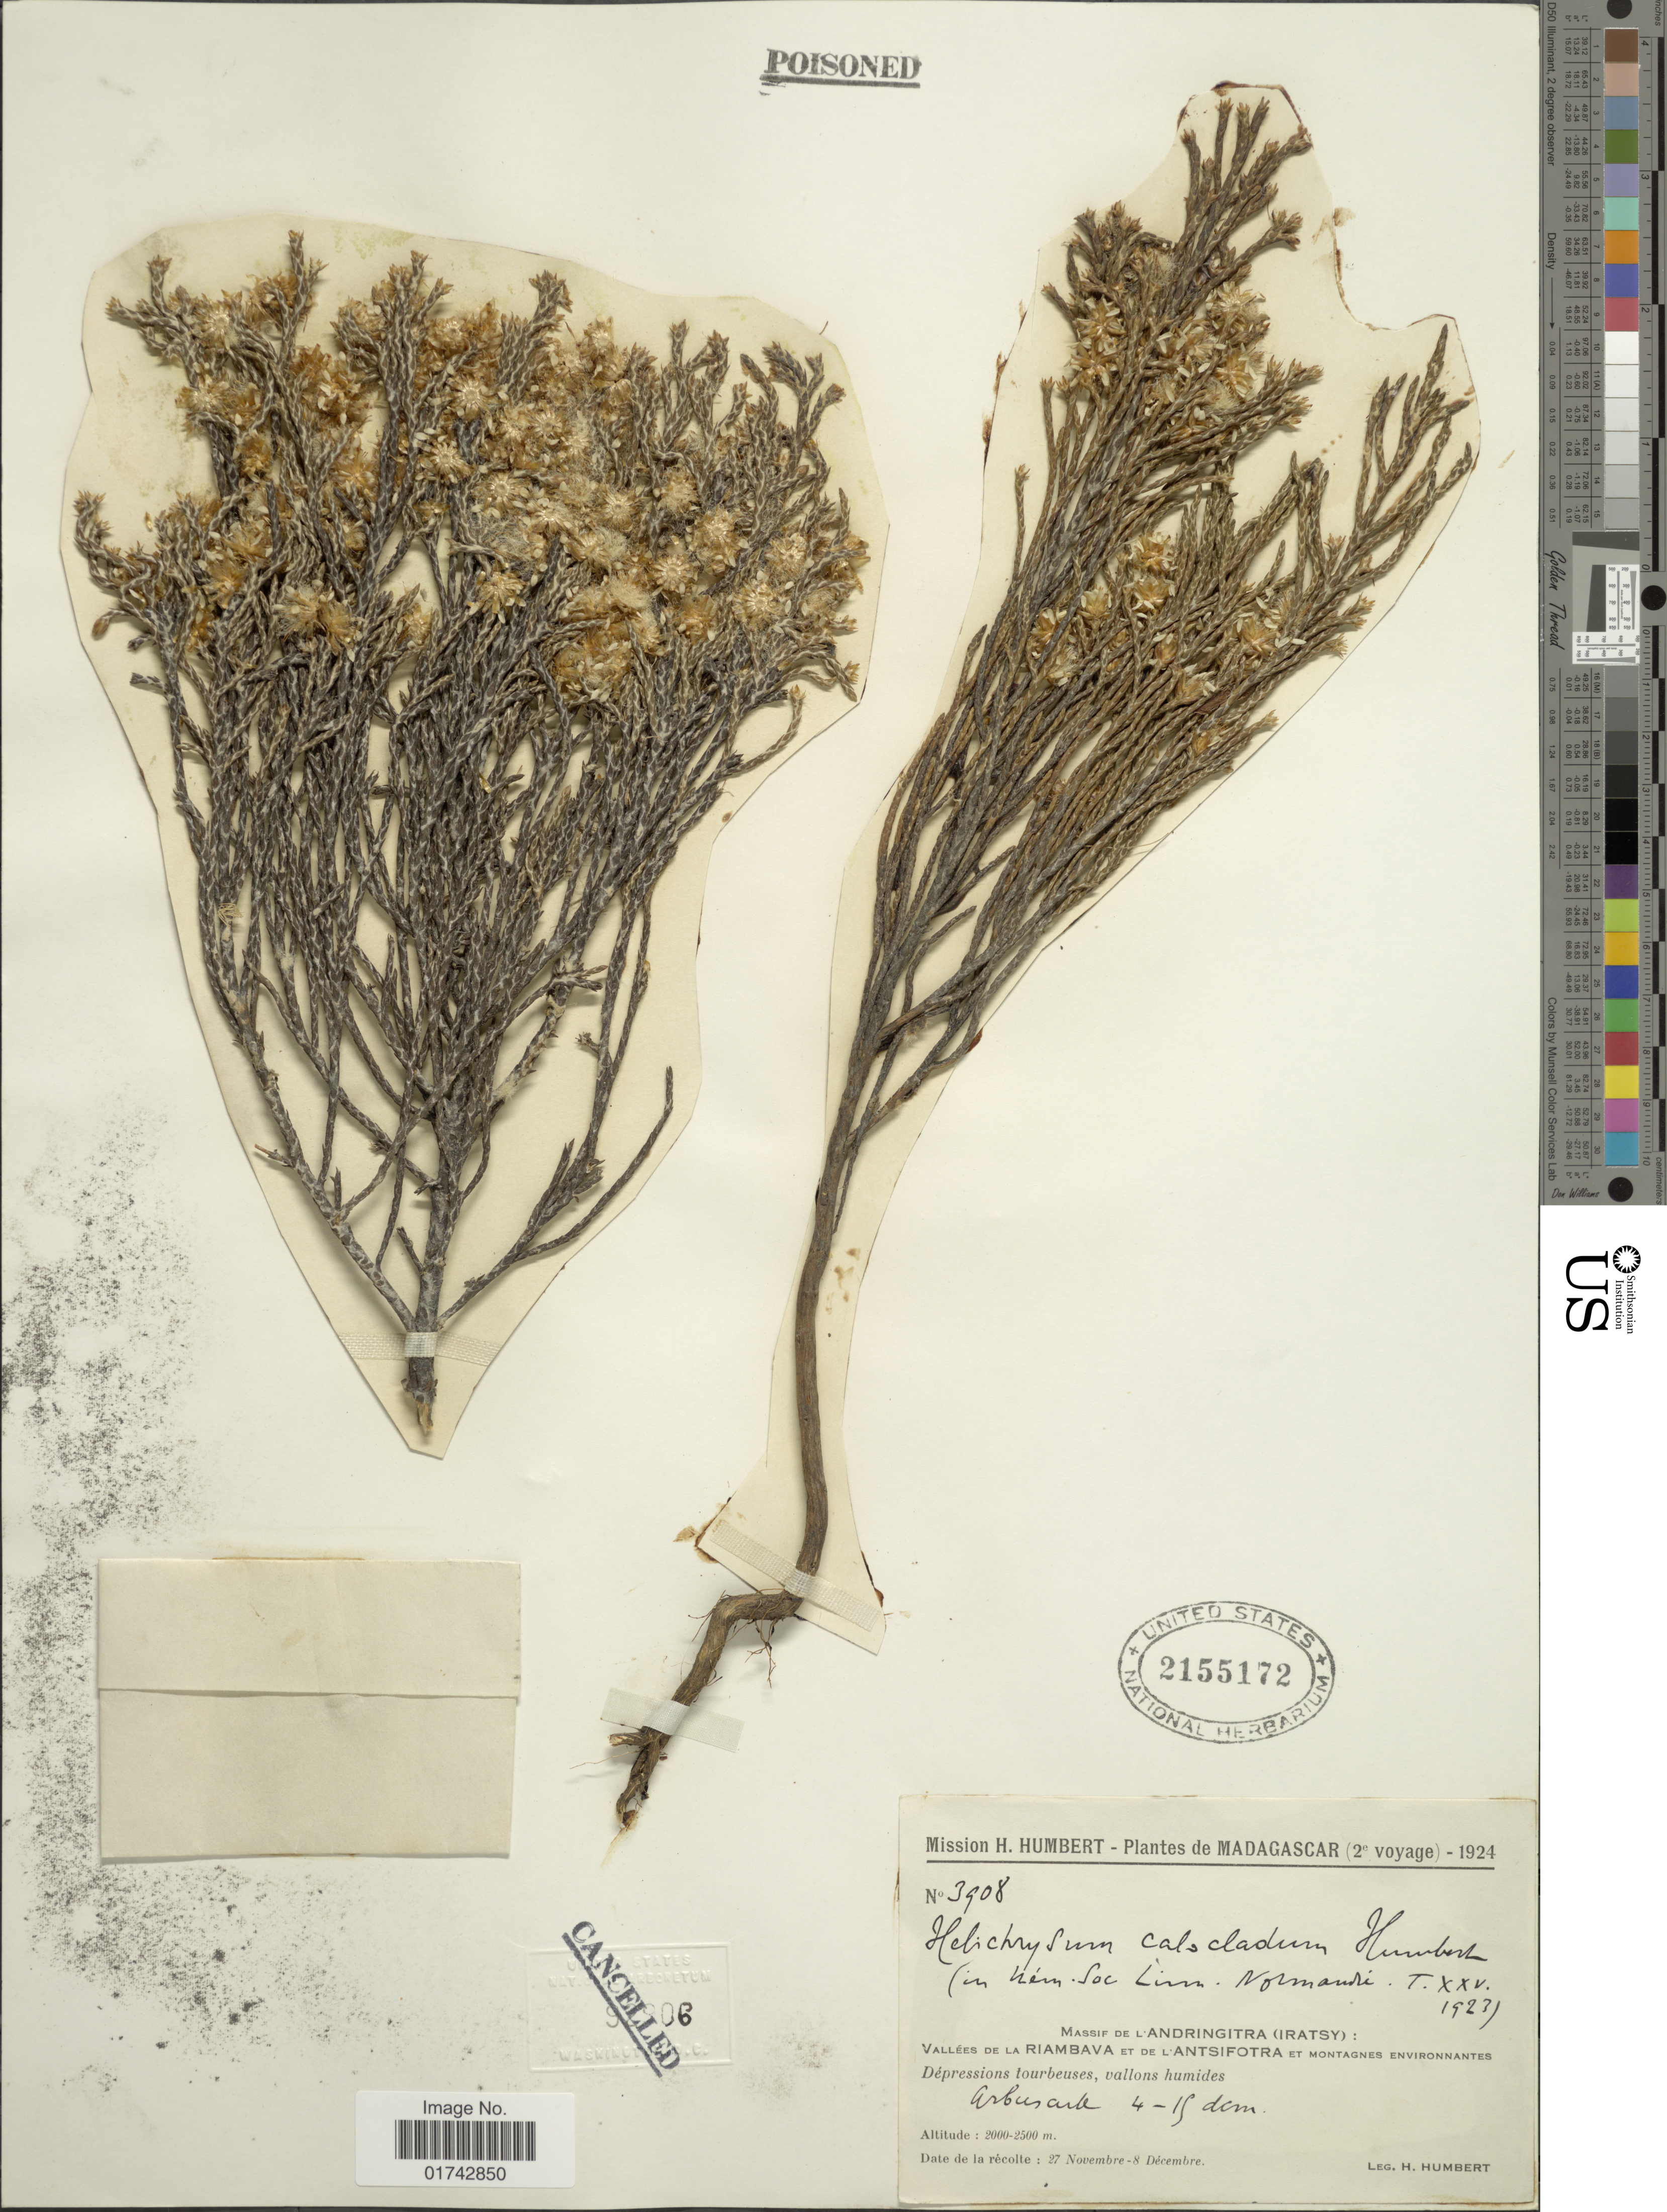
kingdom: Plantae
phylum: Tracheophyta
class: Magnoliopsida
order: Asterales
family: Asteraceae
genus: Helichrysum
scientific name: Helichrysum calocladum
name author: Humbert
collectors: H. Humbert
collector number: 3908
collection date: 1924-11-27/1924-12-08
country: Madagascar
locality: Massif de l'Andringitra (Iratsy): Vallées de la Riambava et de l'Antsifotra et montagnes environnantes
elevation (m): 2000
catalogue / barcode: US 2155172